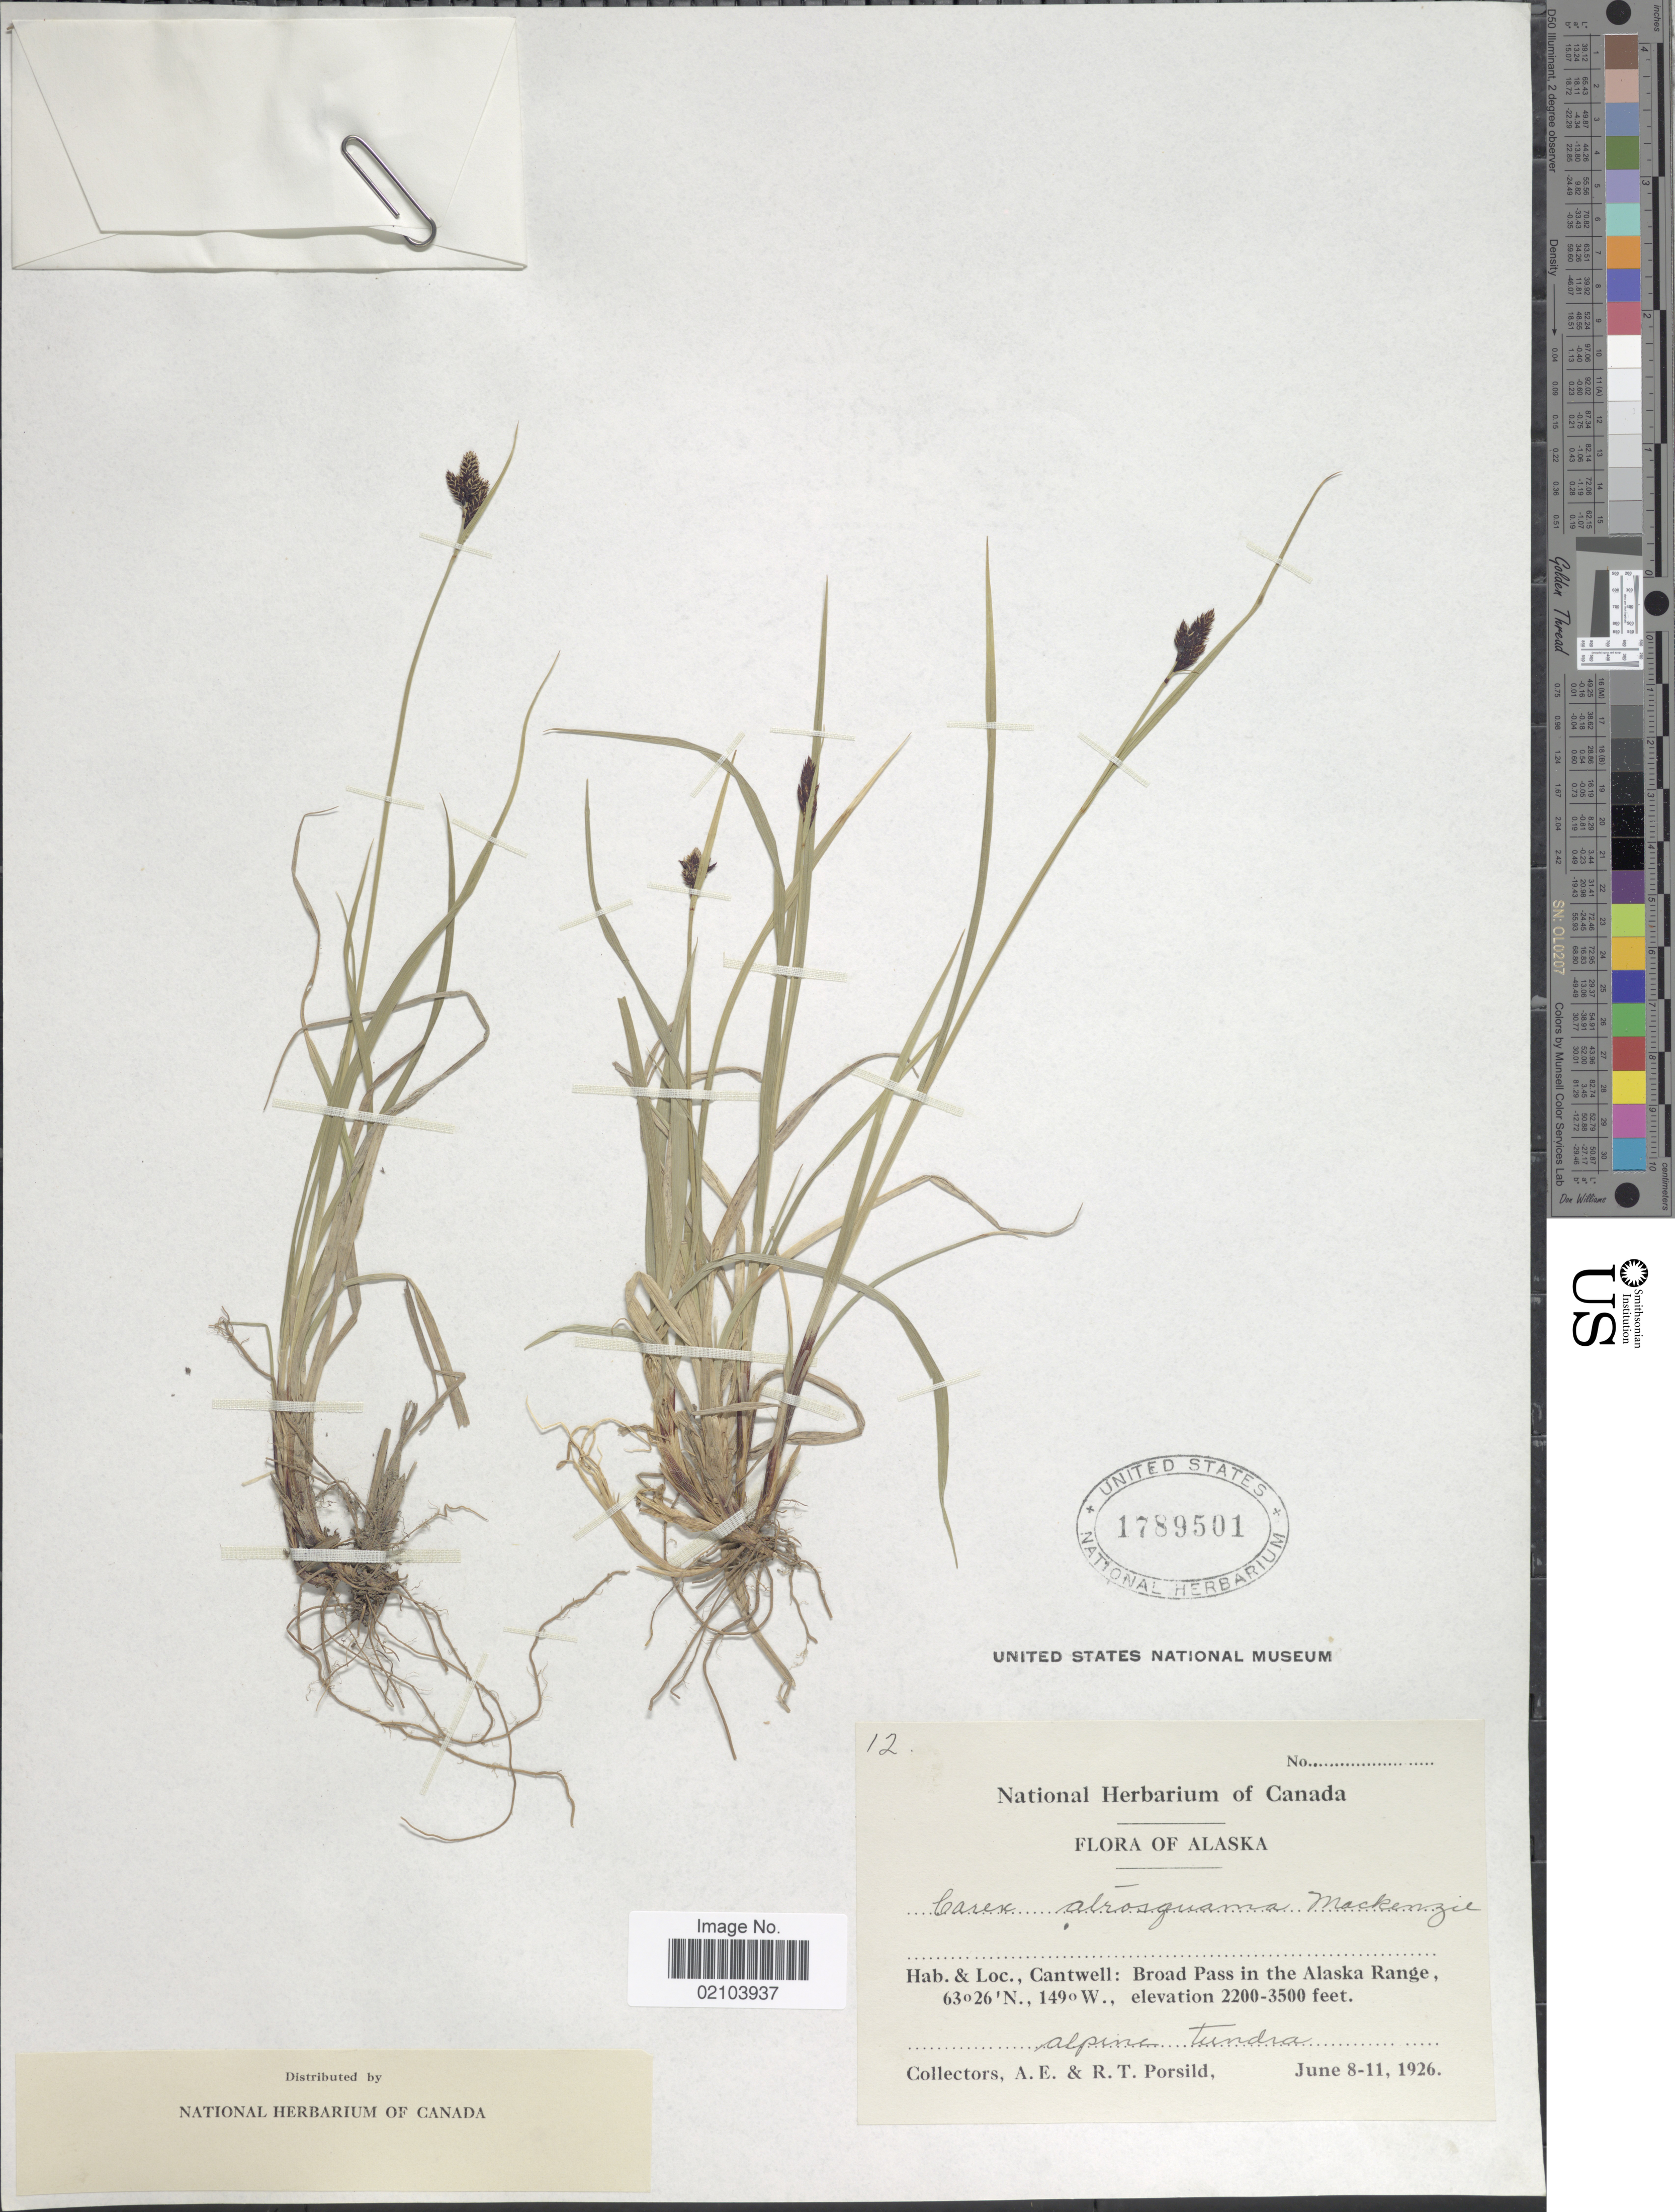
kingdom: Plantae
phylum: Tracheophyta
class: Liliopsida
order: Poales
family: Cyperaceae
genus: Carex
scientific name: Carex atrosquama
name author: Mack.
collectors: A. E. Porsild & R. T. Porsild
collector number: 12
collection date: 1926-06-08/1926-06-11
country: United States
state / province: Alaska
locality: Cantwell: Broad Pass in the Alaska Range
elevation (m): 671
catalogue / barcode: US 1789501